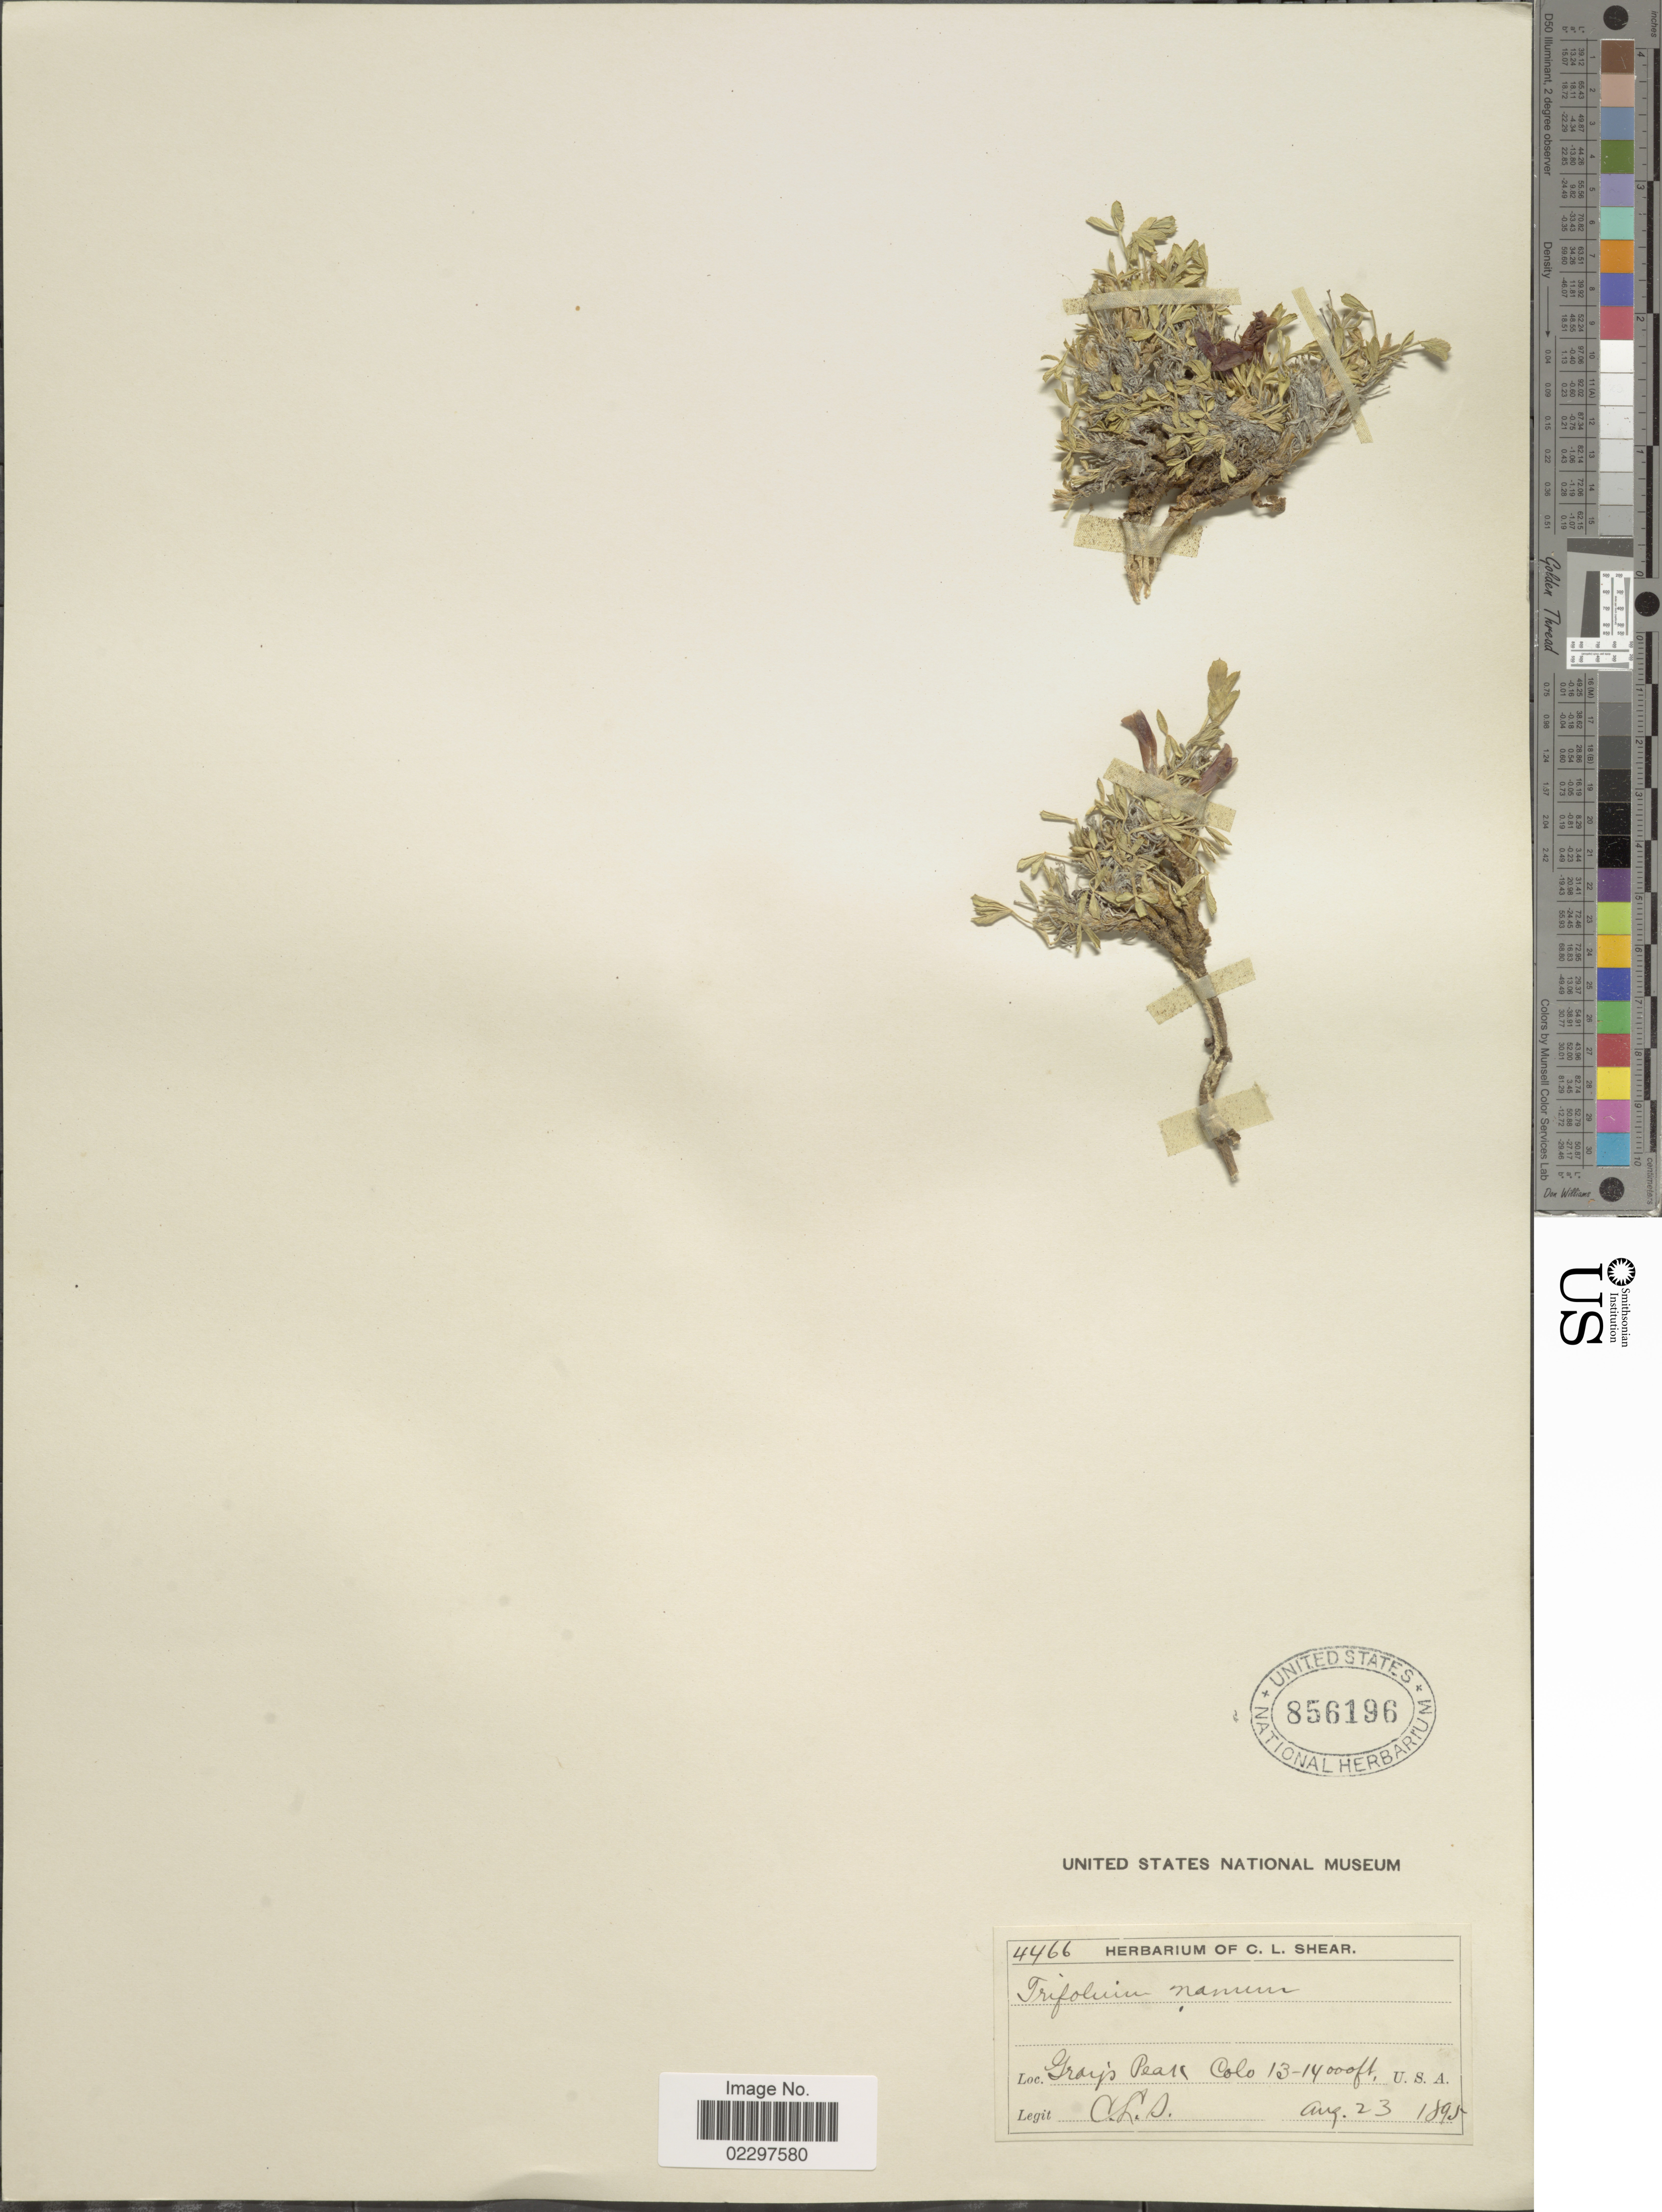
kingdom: Plantae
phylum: Tracheophyta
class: Magnoliopsida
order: Fabales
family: Fabaceae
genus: Trifolium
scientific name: Trifolium nanum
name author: Torr.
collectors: C. L. Shear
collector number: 4466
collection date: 1895-08-23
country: United States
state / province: Colorado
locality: Gray's Peak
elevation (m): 3962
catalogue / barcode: US 856196